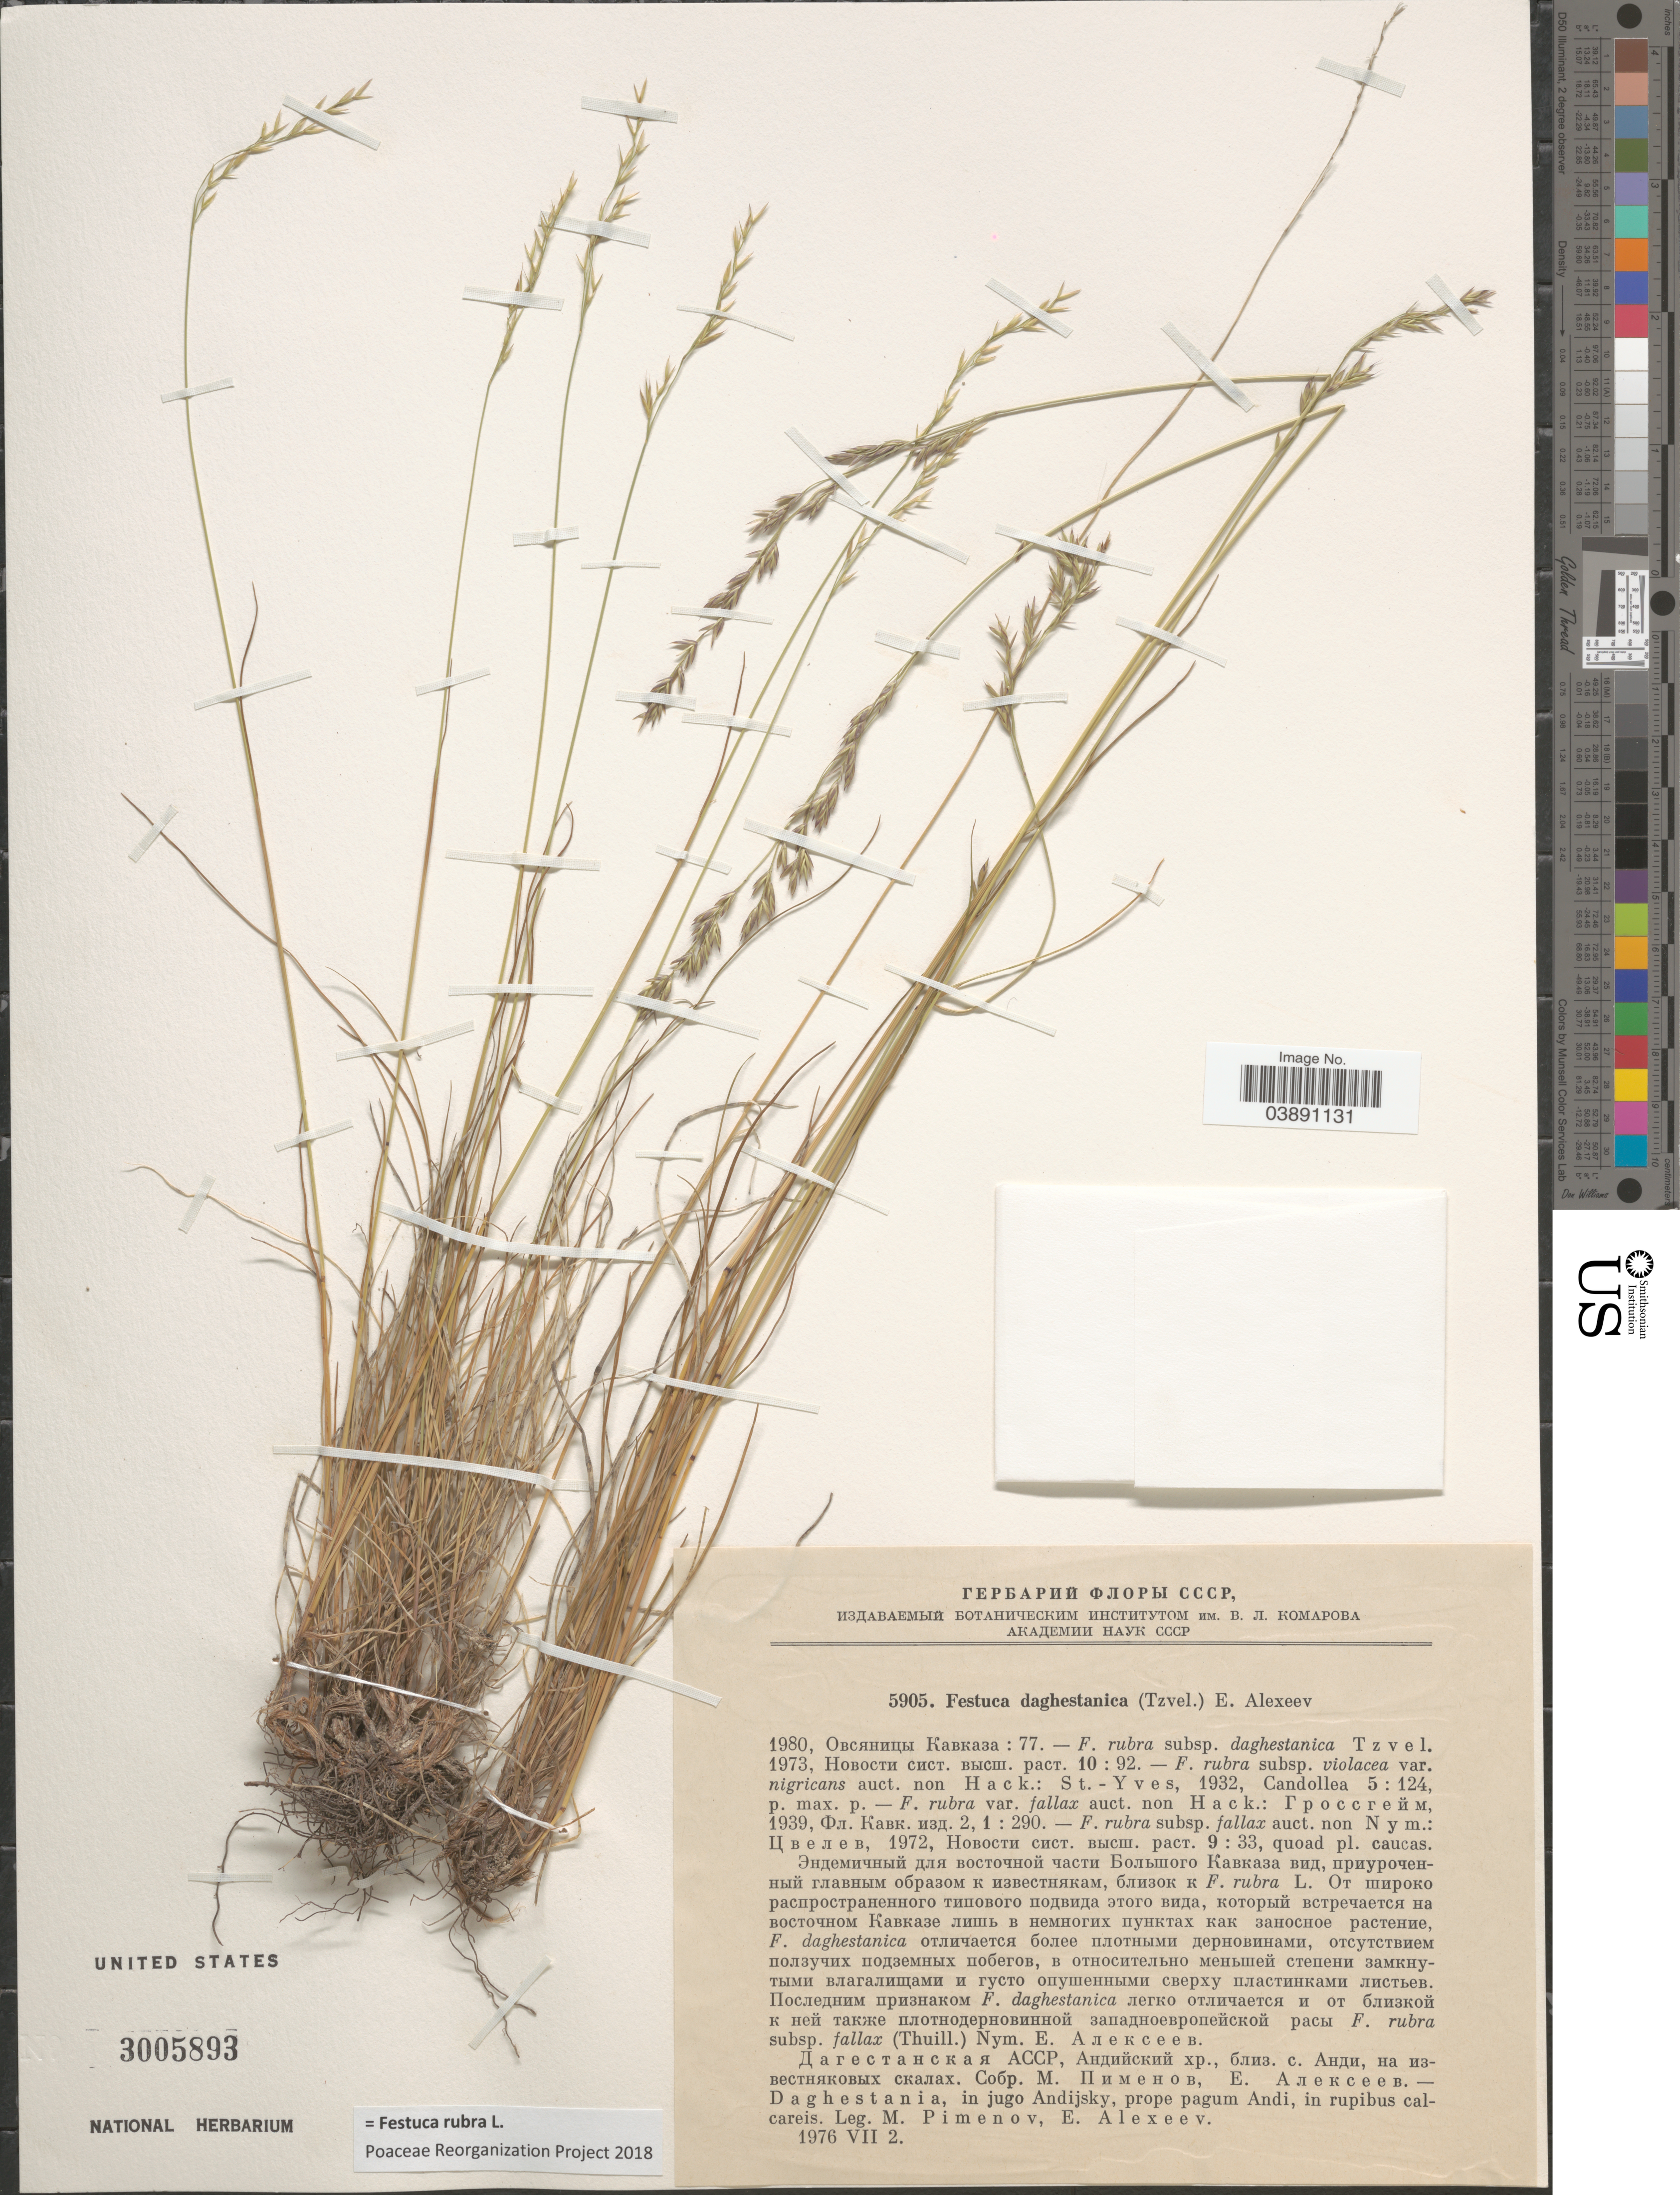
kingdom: Plantae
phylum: Tracheophyta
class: Liliopsida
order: Poales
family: Poaceae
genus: Festuca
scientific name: Festuca rubra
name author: L.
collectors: M. Pimenov & E. B. Alexeev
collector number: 5905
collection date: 1976-07-02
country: Russian Federation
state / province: Dagestan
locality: Daghestania, in jugo Andijsky, prope pagum Andi, in rupibus calcareis.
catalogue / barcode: US 3005893